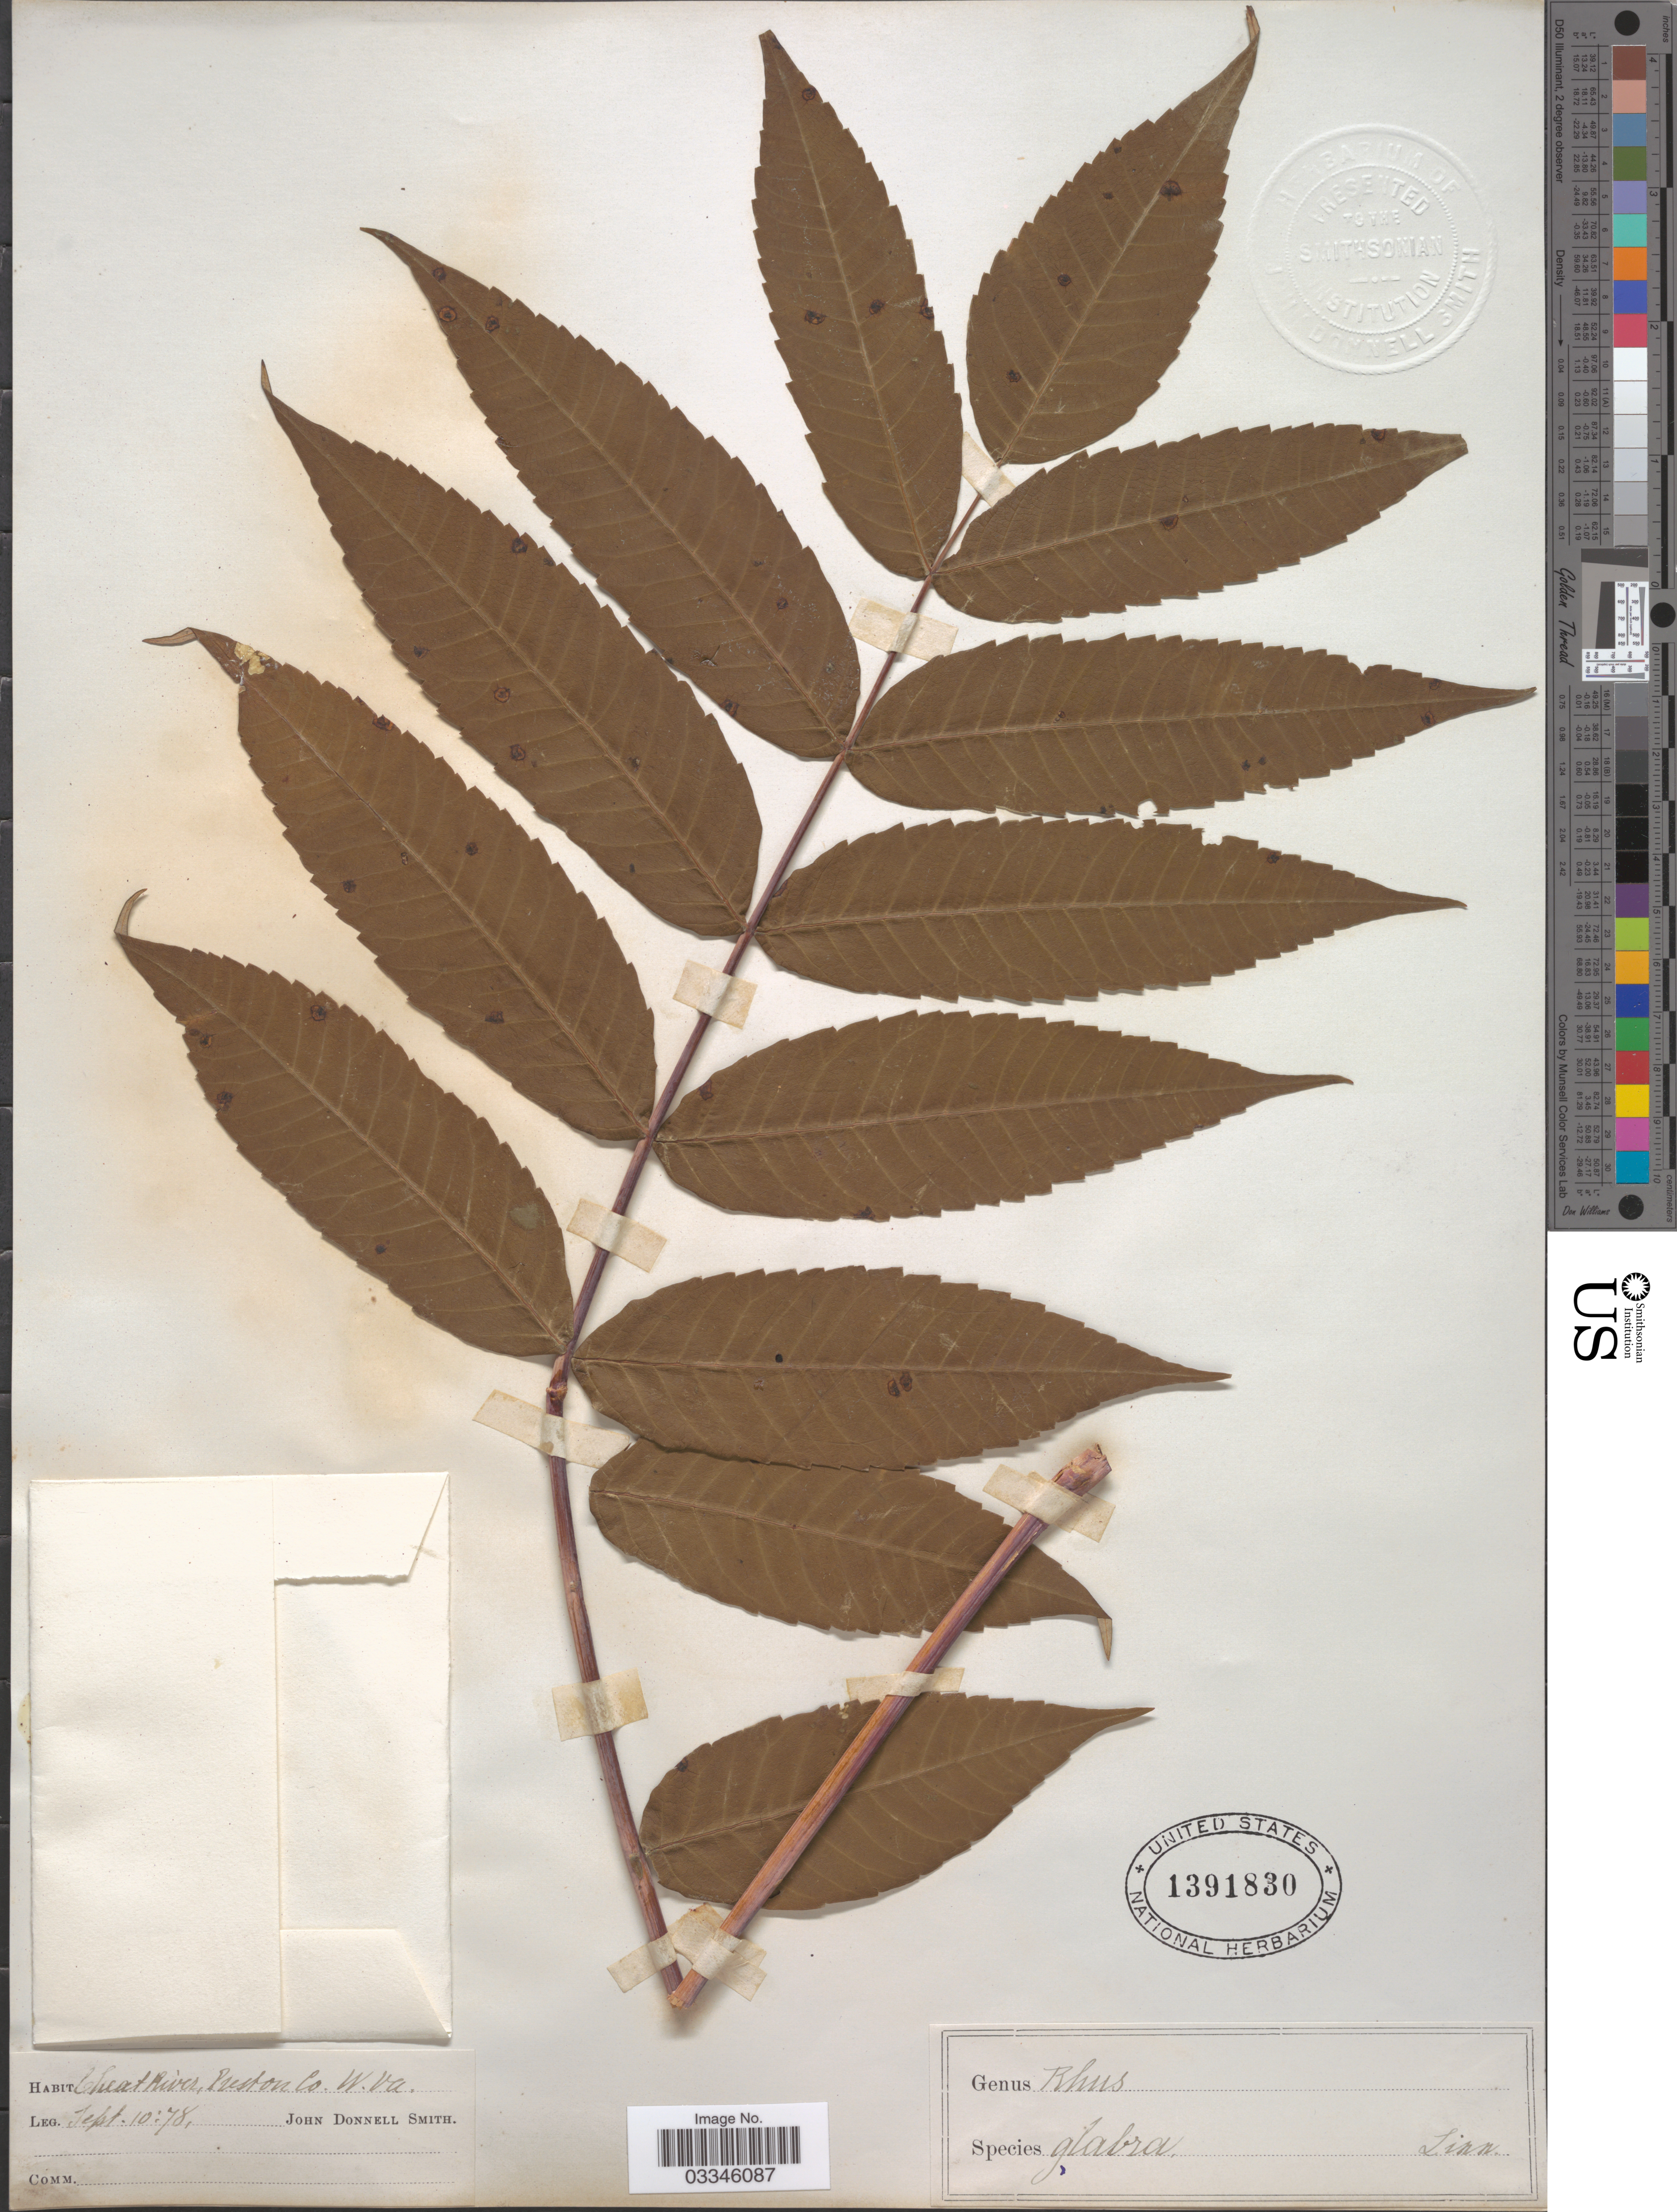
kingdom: Plantae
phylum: Tracheophyta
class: Magnoliopsida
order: Sapindales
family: Anacardiaceae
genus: Rhus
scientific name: Rhus glabra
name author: L.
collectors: J. Donnell Smith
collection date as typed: Transcribed d/m/y: 10/9/78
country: United States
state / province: West Virginia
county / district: Preston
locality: Cheat River, Preston Co.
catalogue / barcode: US 1391830